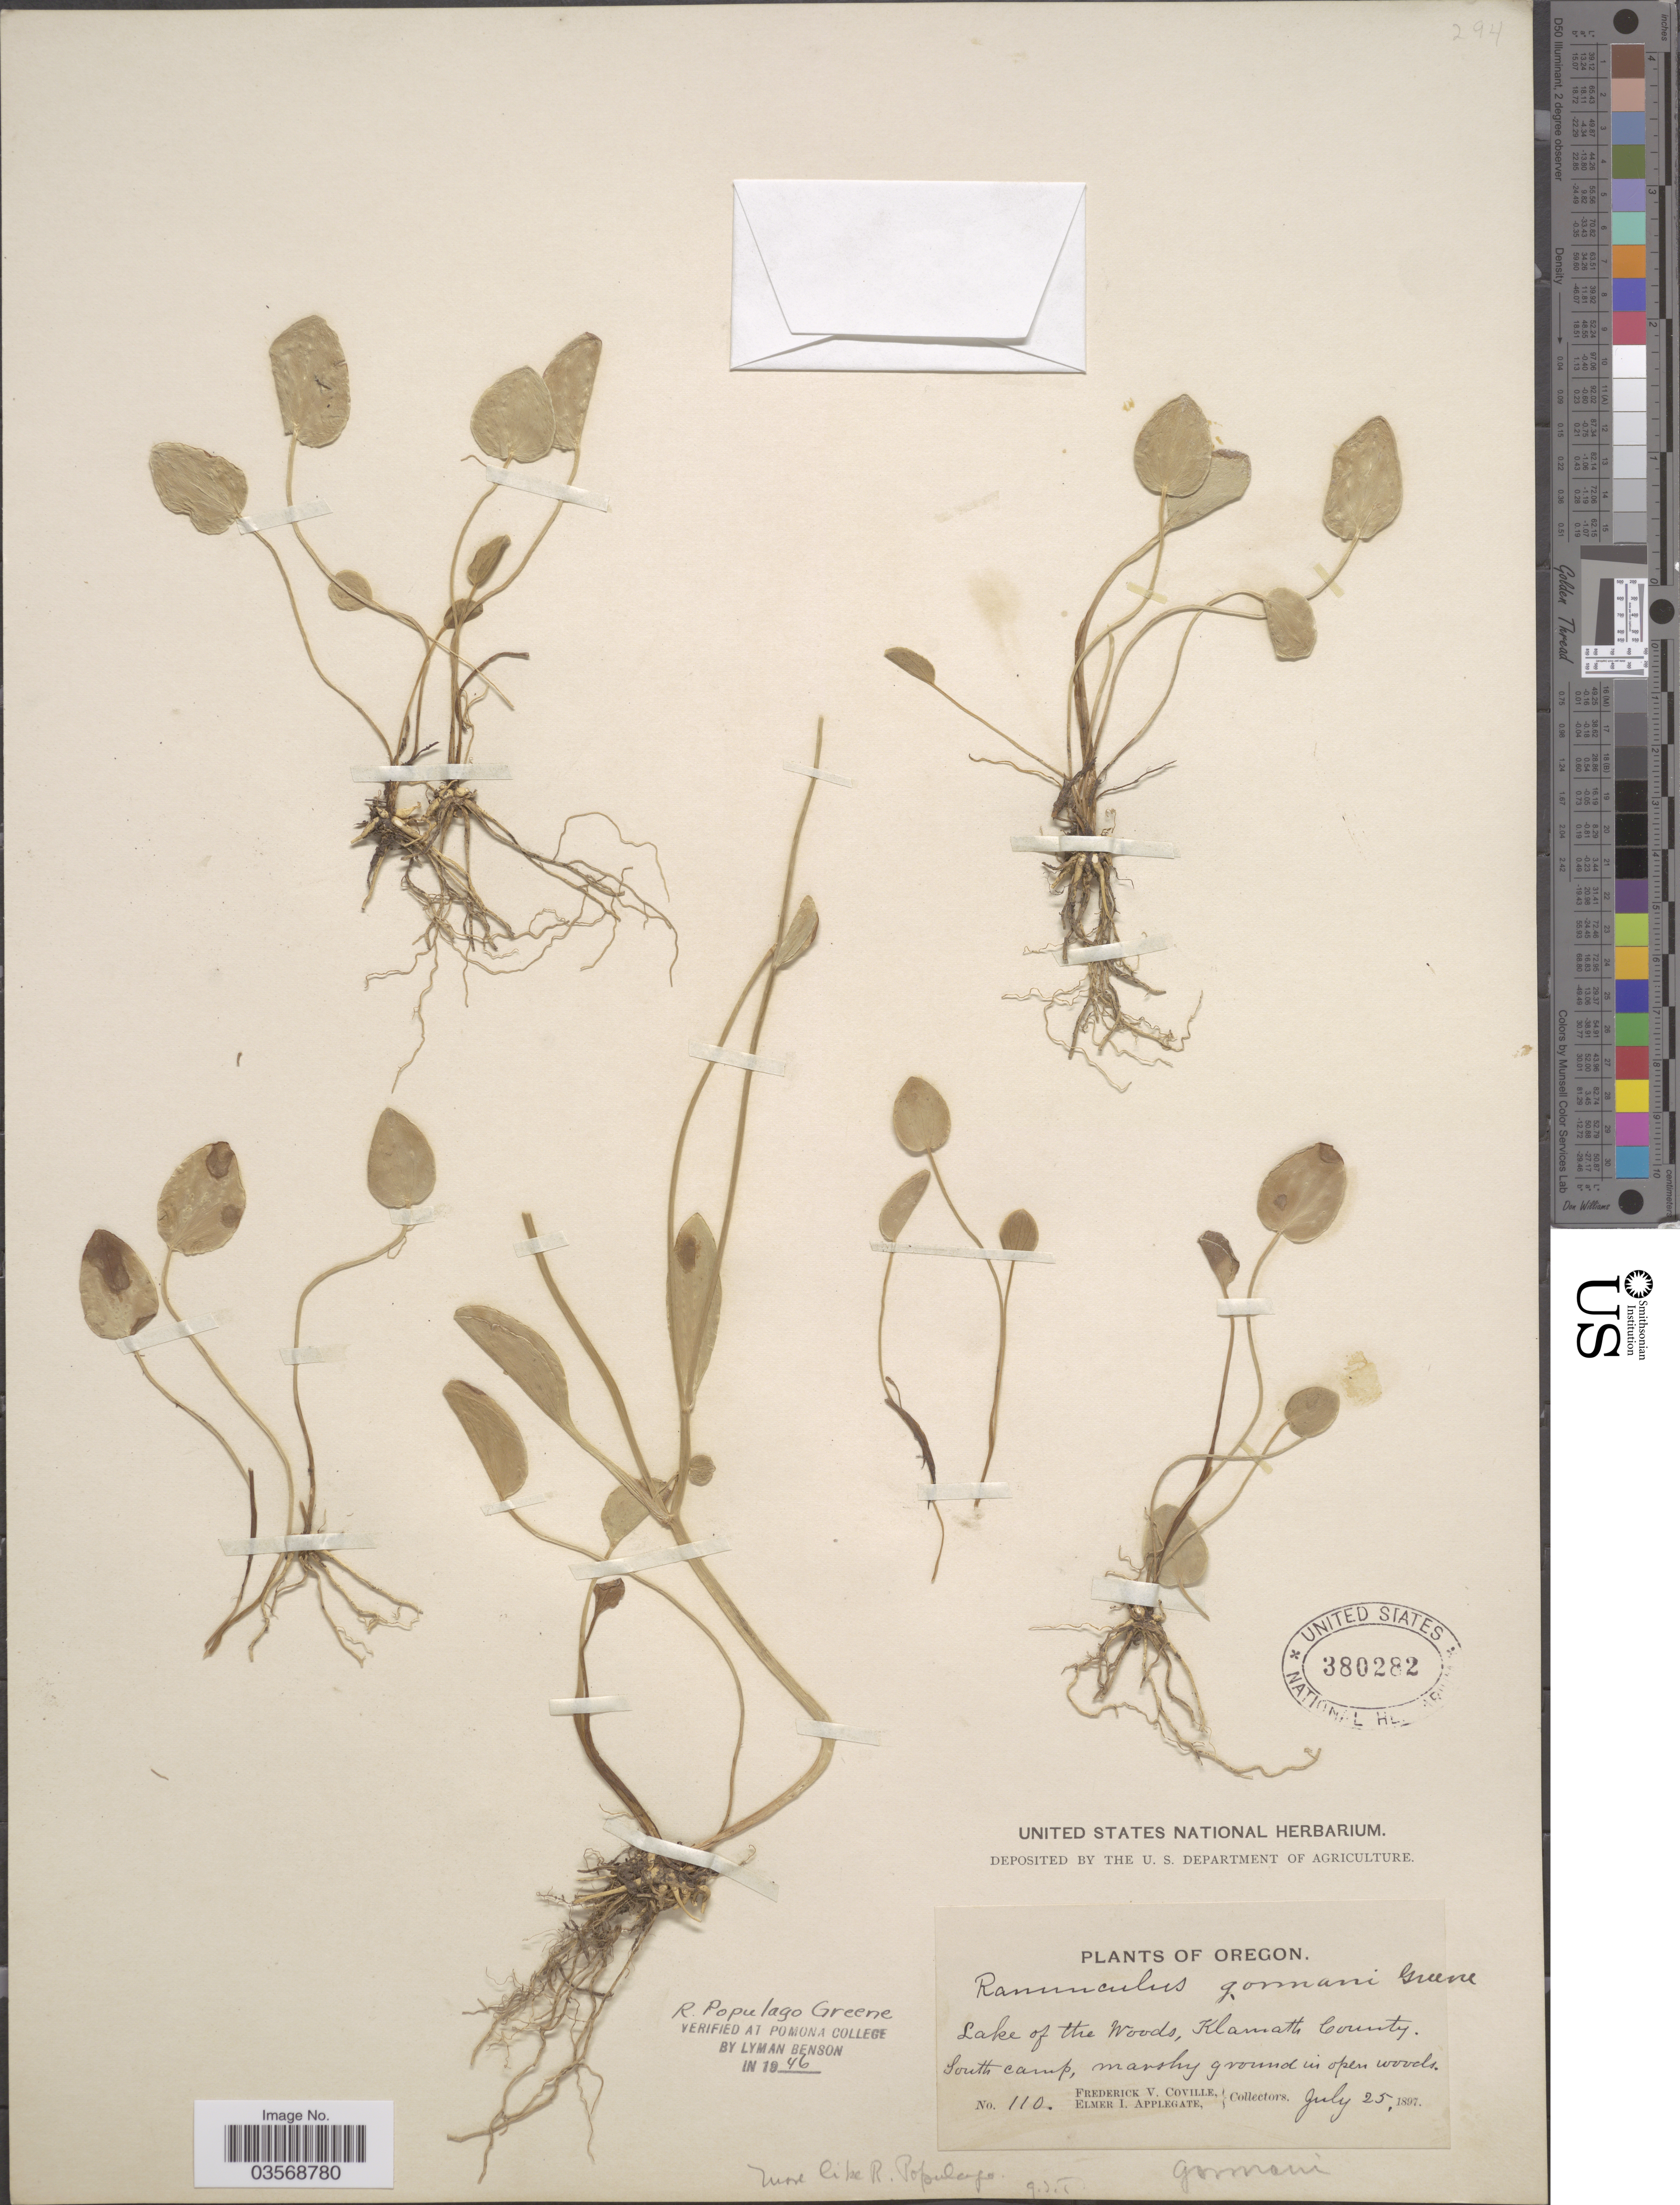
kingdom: Plantae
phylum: Tracheophyta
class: Magnoliopsida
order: Ranunculales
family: Ranunculaceae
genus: Ranunculus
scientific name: Ranunculus populago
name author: Greene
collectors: F. V. Coville & E. I. Applegate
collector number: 110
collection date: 1897-07-25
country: United States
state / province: Oregon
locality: Lake of the Woods, Klamath County. South Camp.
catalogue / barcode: US 380282